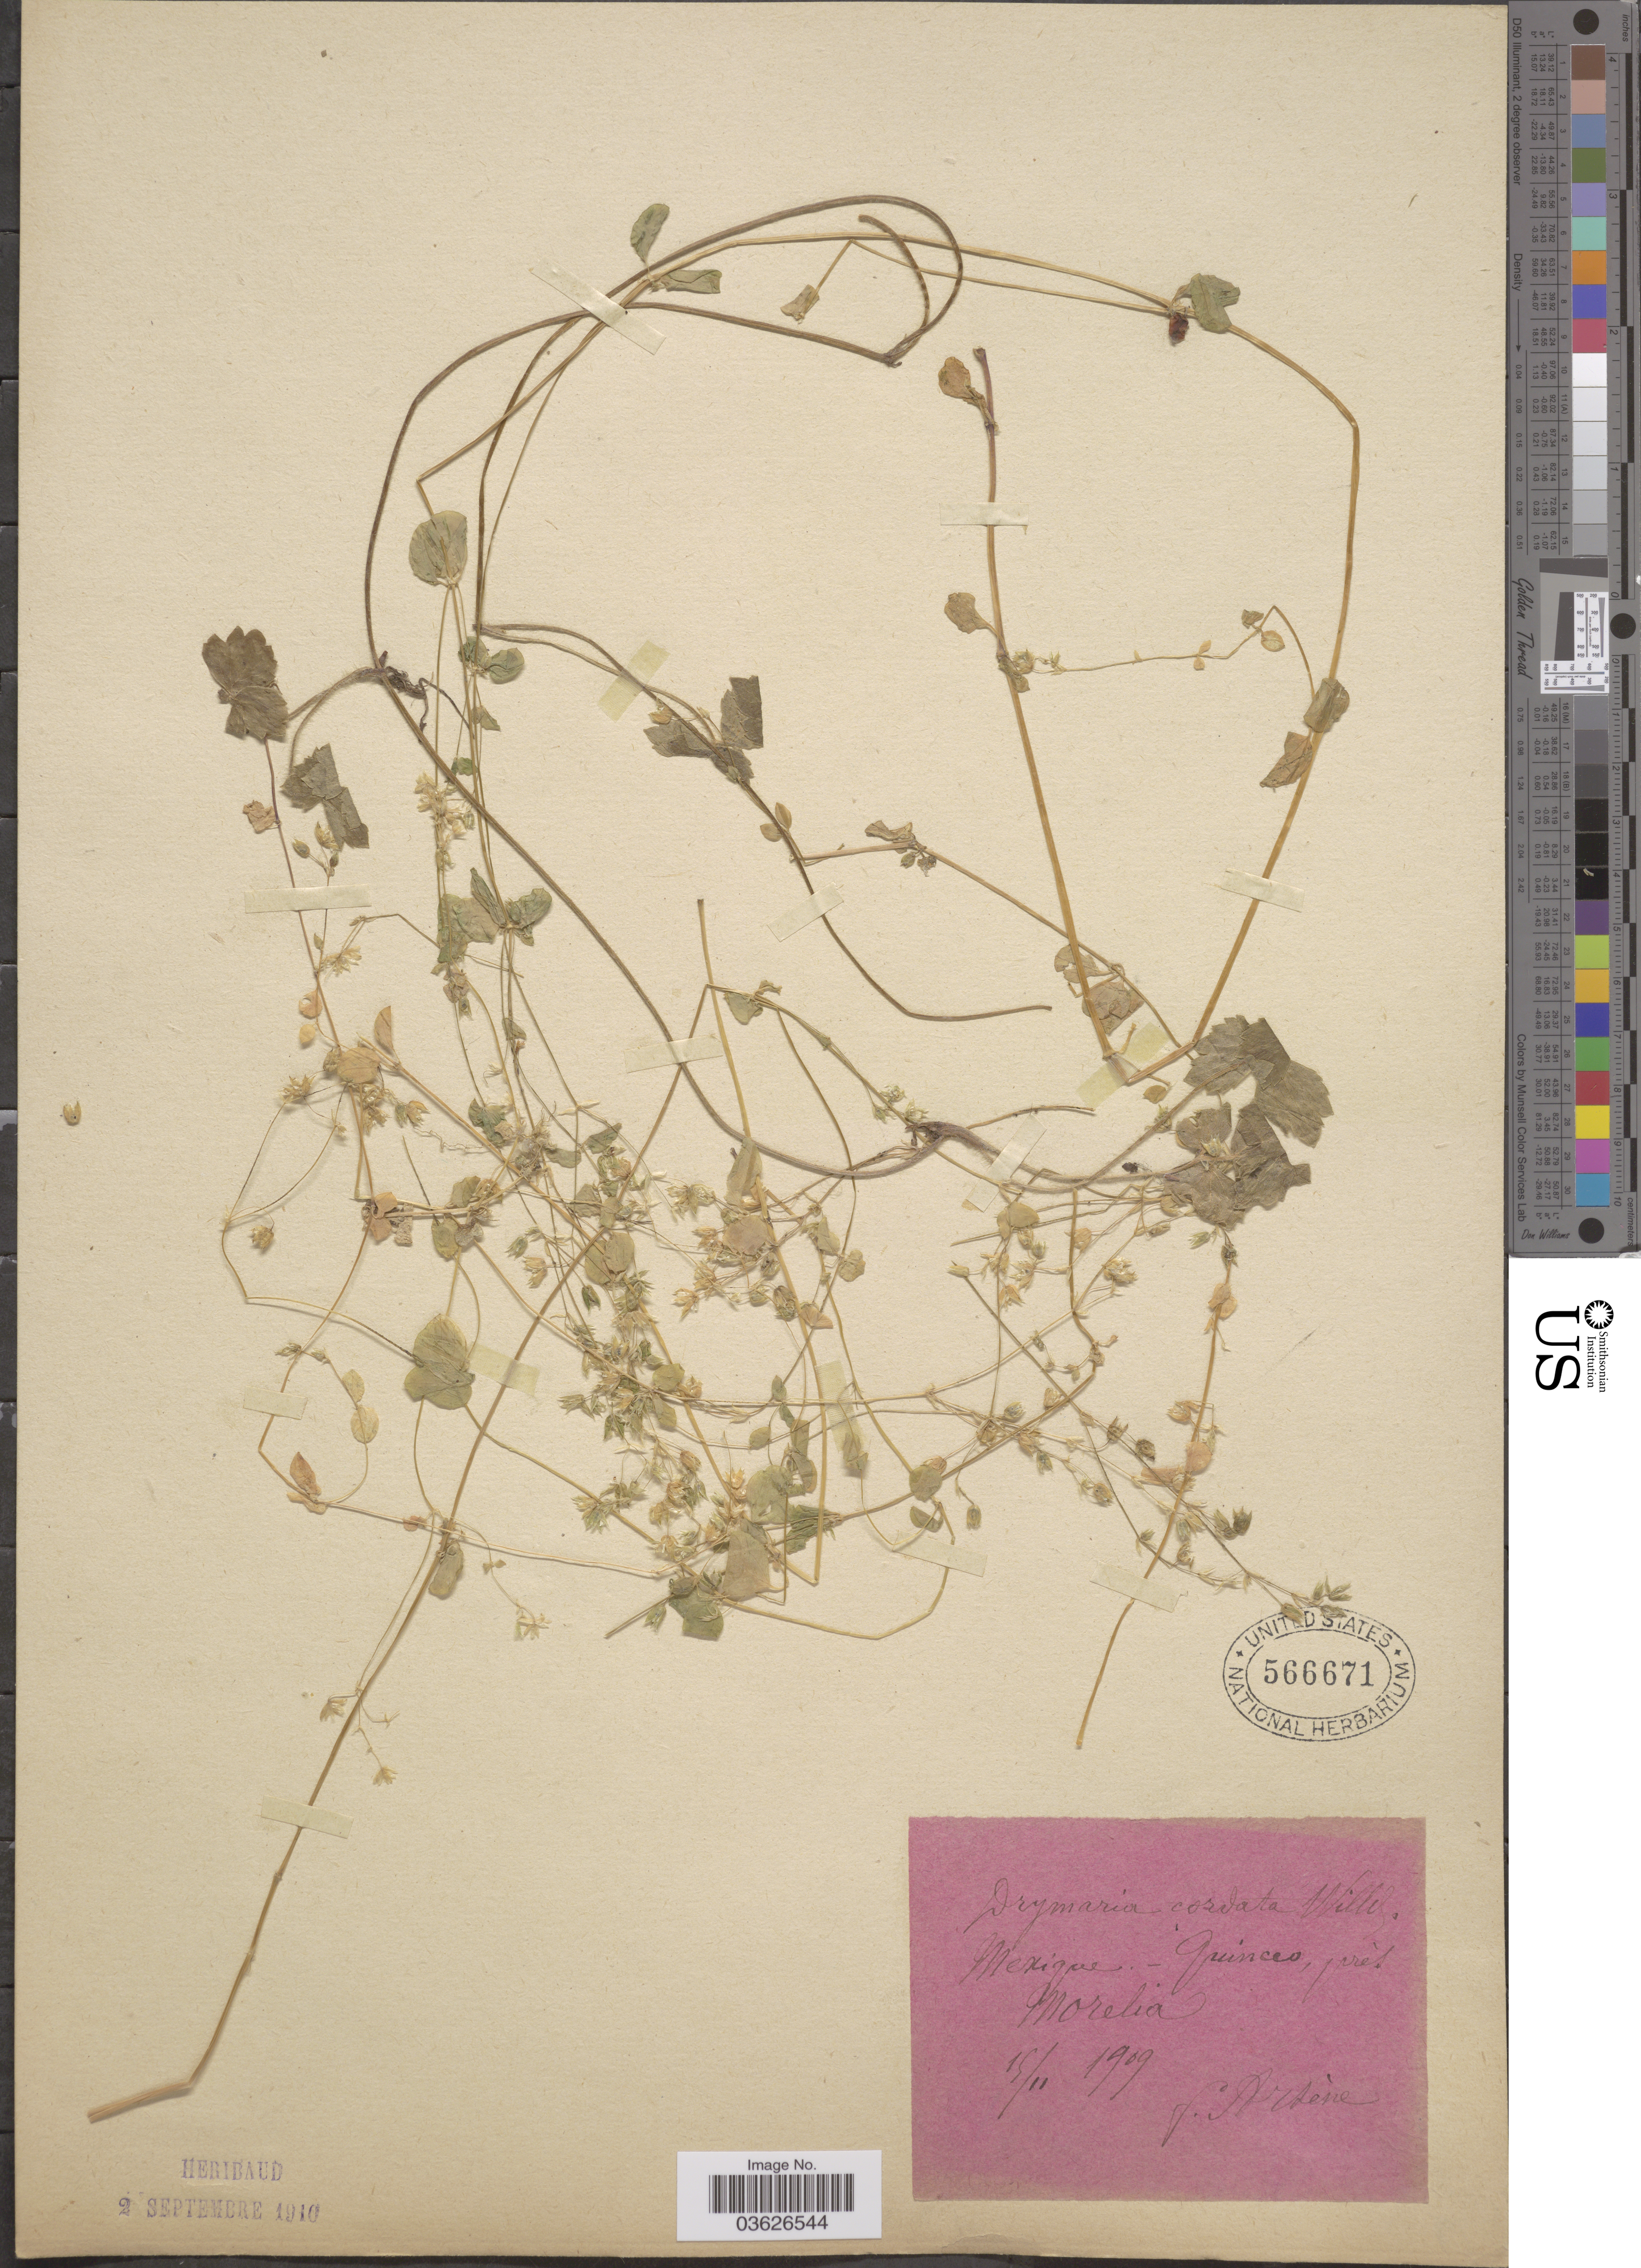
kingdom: Plantae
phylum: Tracheophyta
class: Magnoliopsida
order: Caryophyllales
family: Caryophyllaceae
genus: Drymaria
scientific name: Drymaria cordata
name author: (L.) Willd. ex Schult.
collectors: F. Arsène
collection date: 1909-11-15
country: Mexico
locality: Quinceo, près Morelia.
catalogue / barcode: US 566671